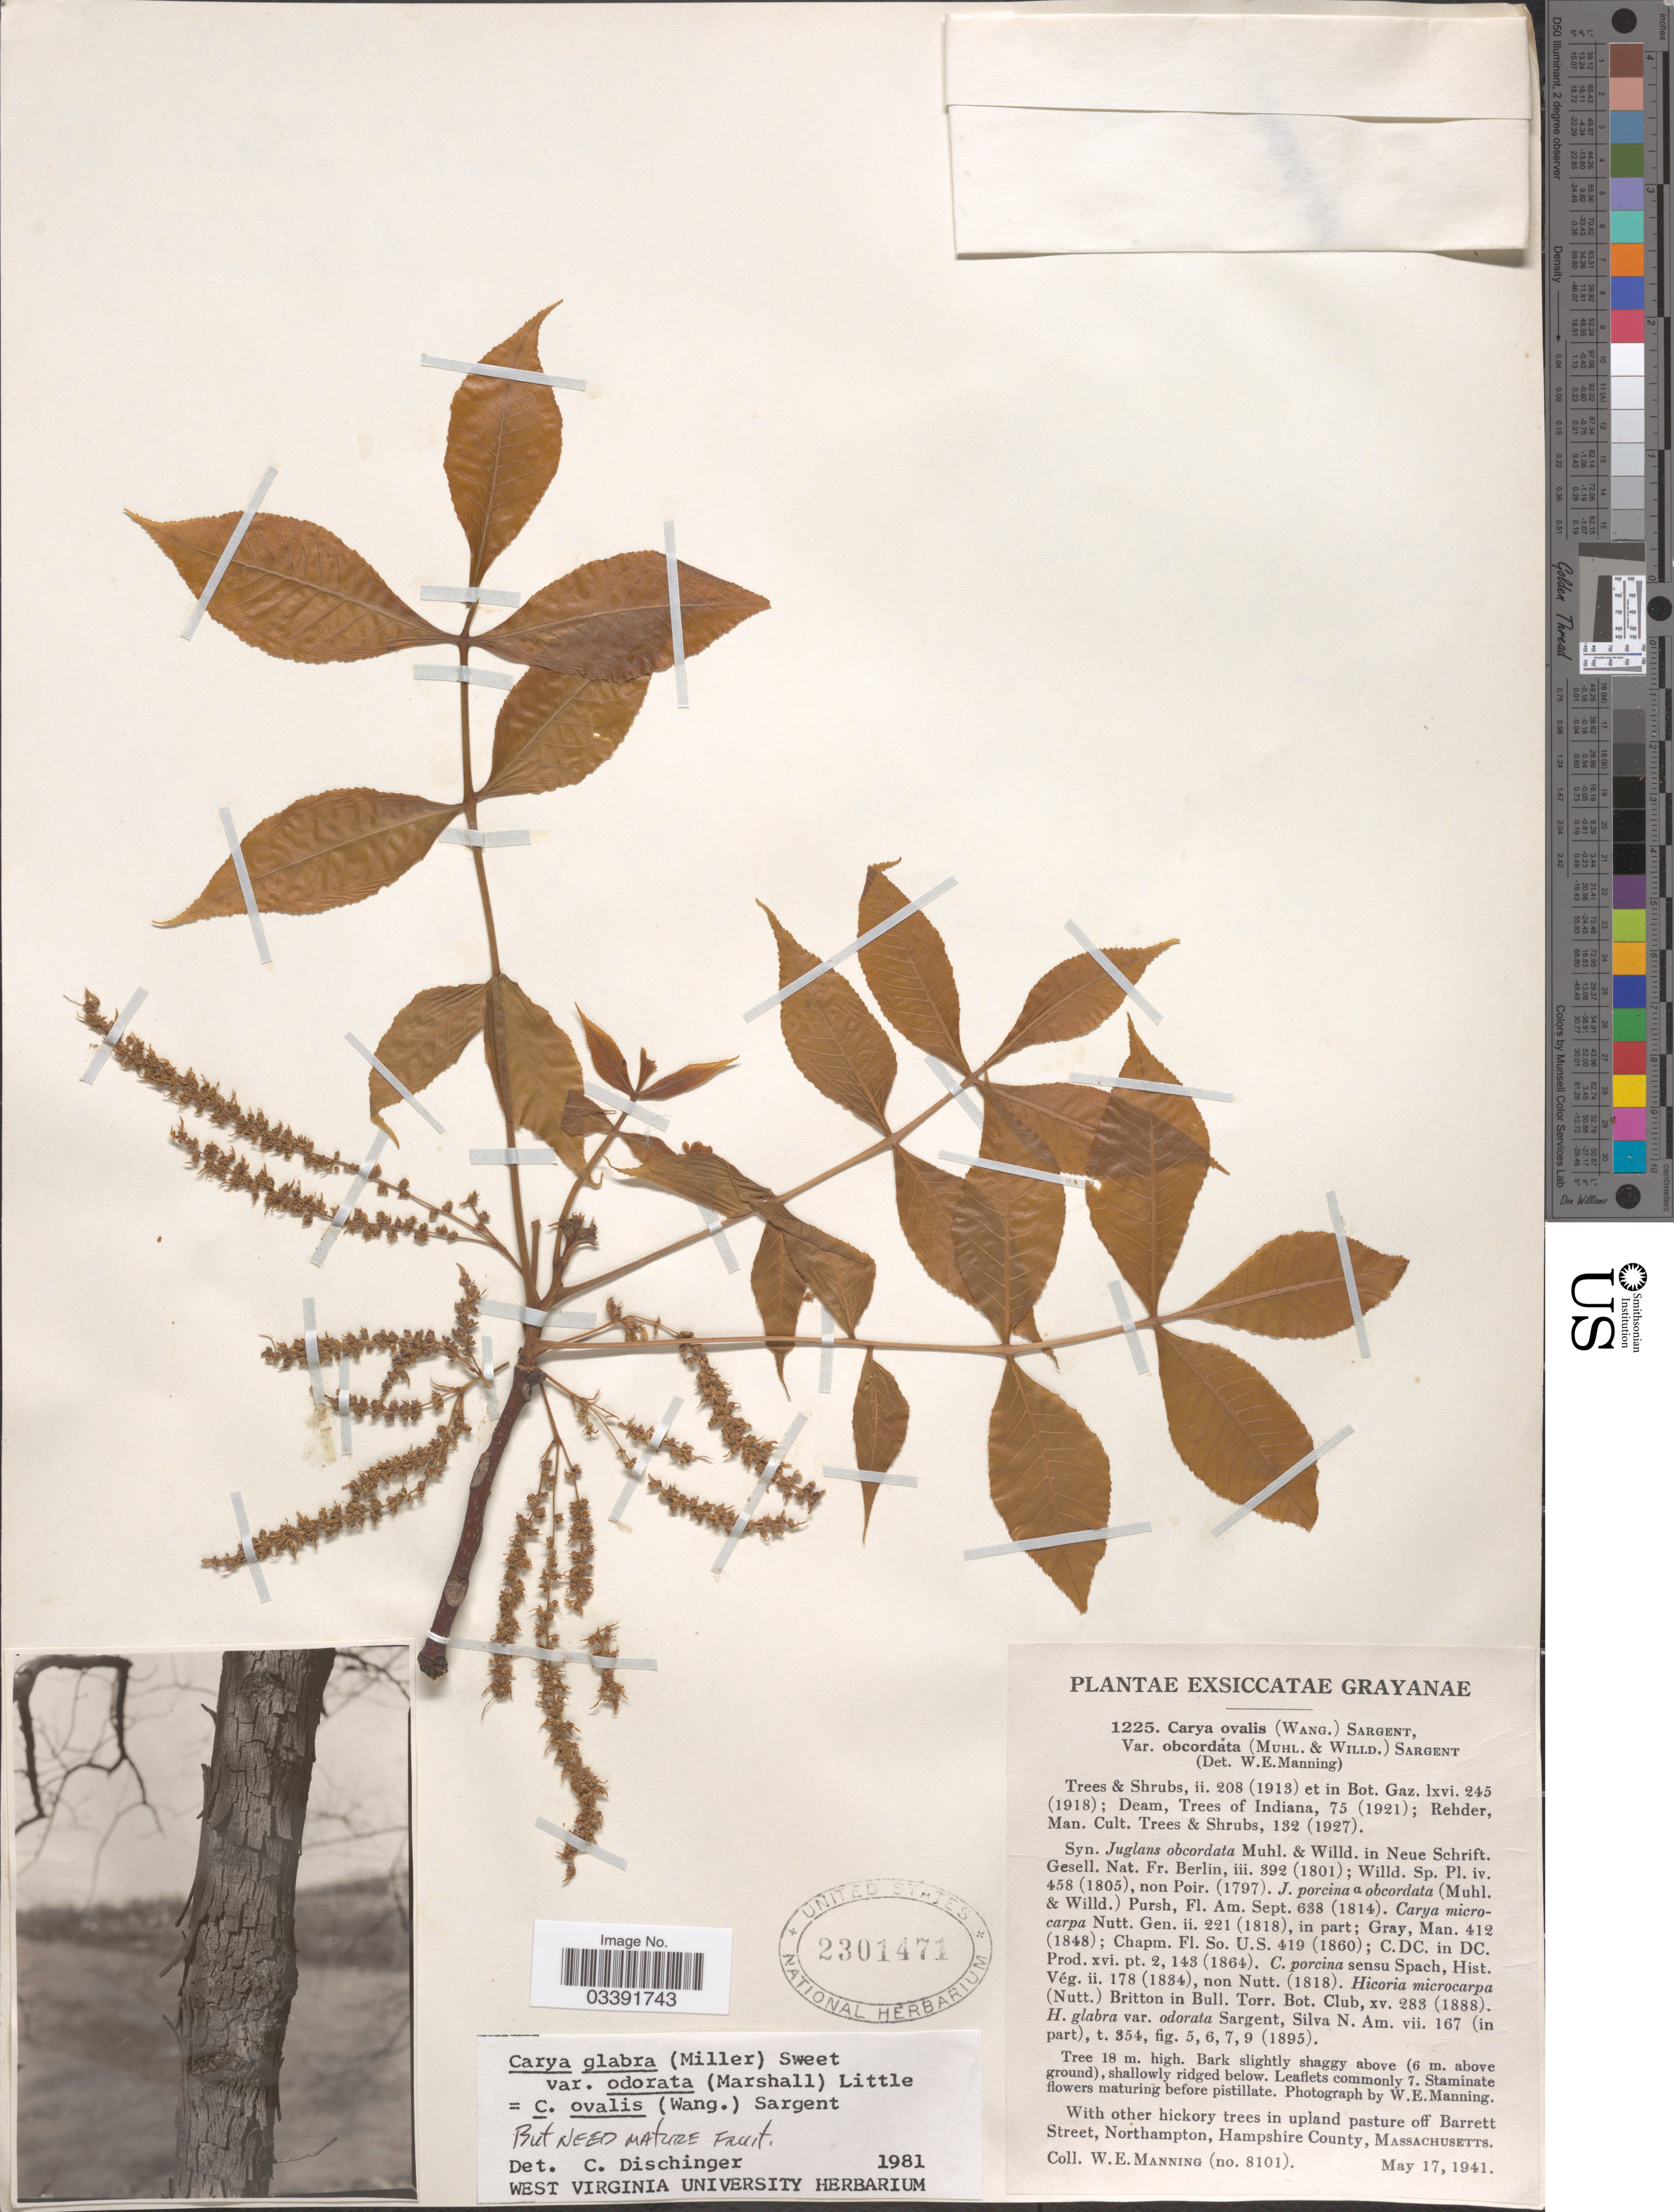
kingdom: Plantae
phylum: Tracheophyta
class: Magnoliopsida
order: Fagales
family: Juglandaceae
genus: Carya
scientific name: Carya glabra var. odorata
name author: (Marshall) Little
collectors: W. Manning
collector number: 8101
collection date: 1941-05-17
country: United States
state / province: Massachusetts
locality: In upland pasture off Barrett Street, Northampton, Hampshire County.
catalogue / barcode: US 2301471